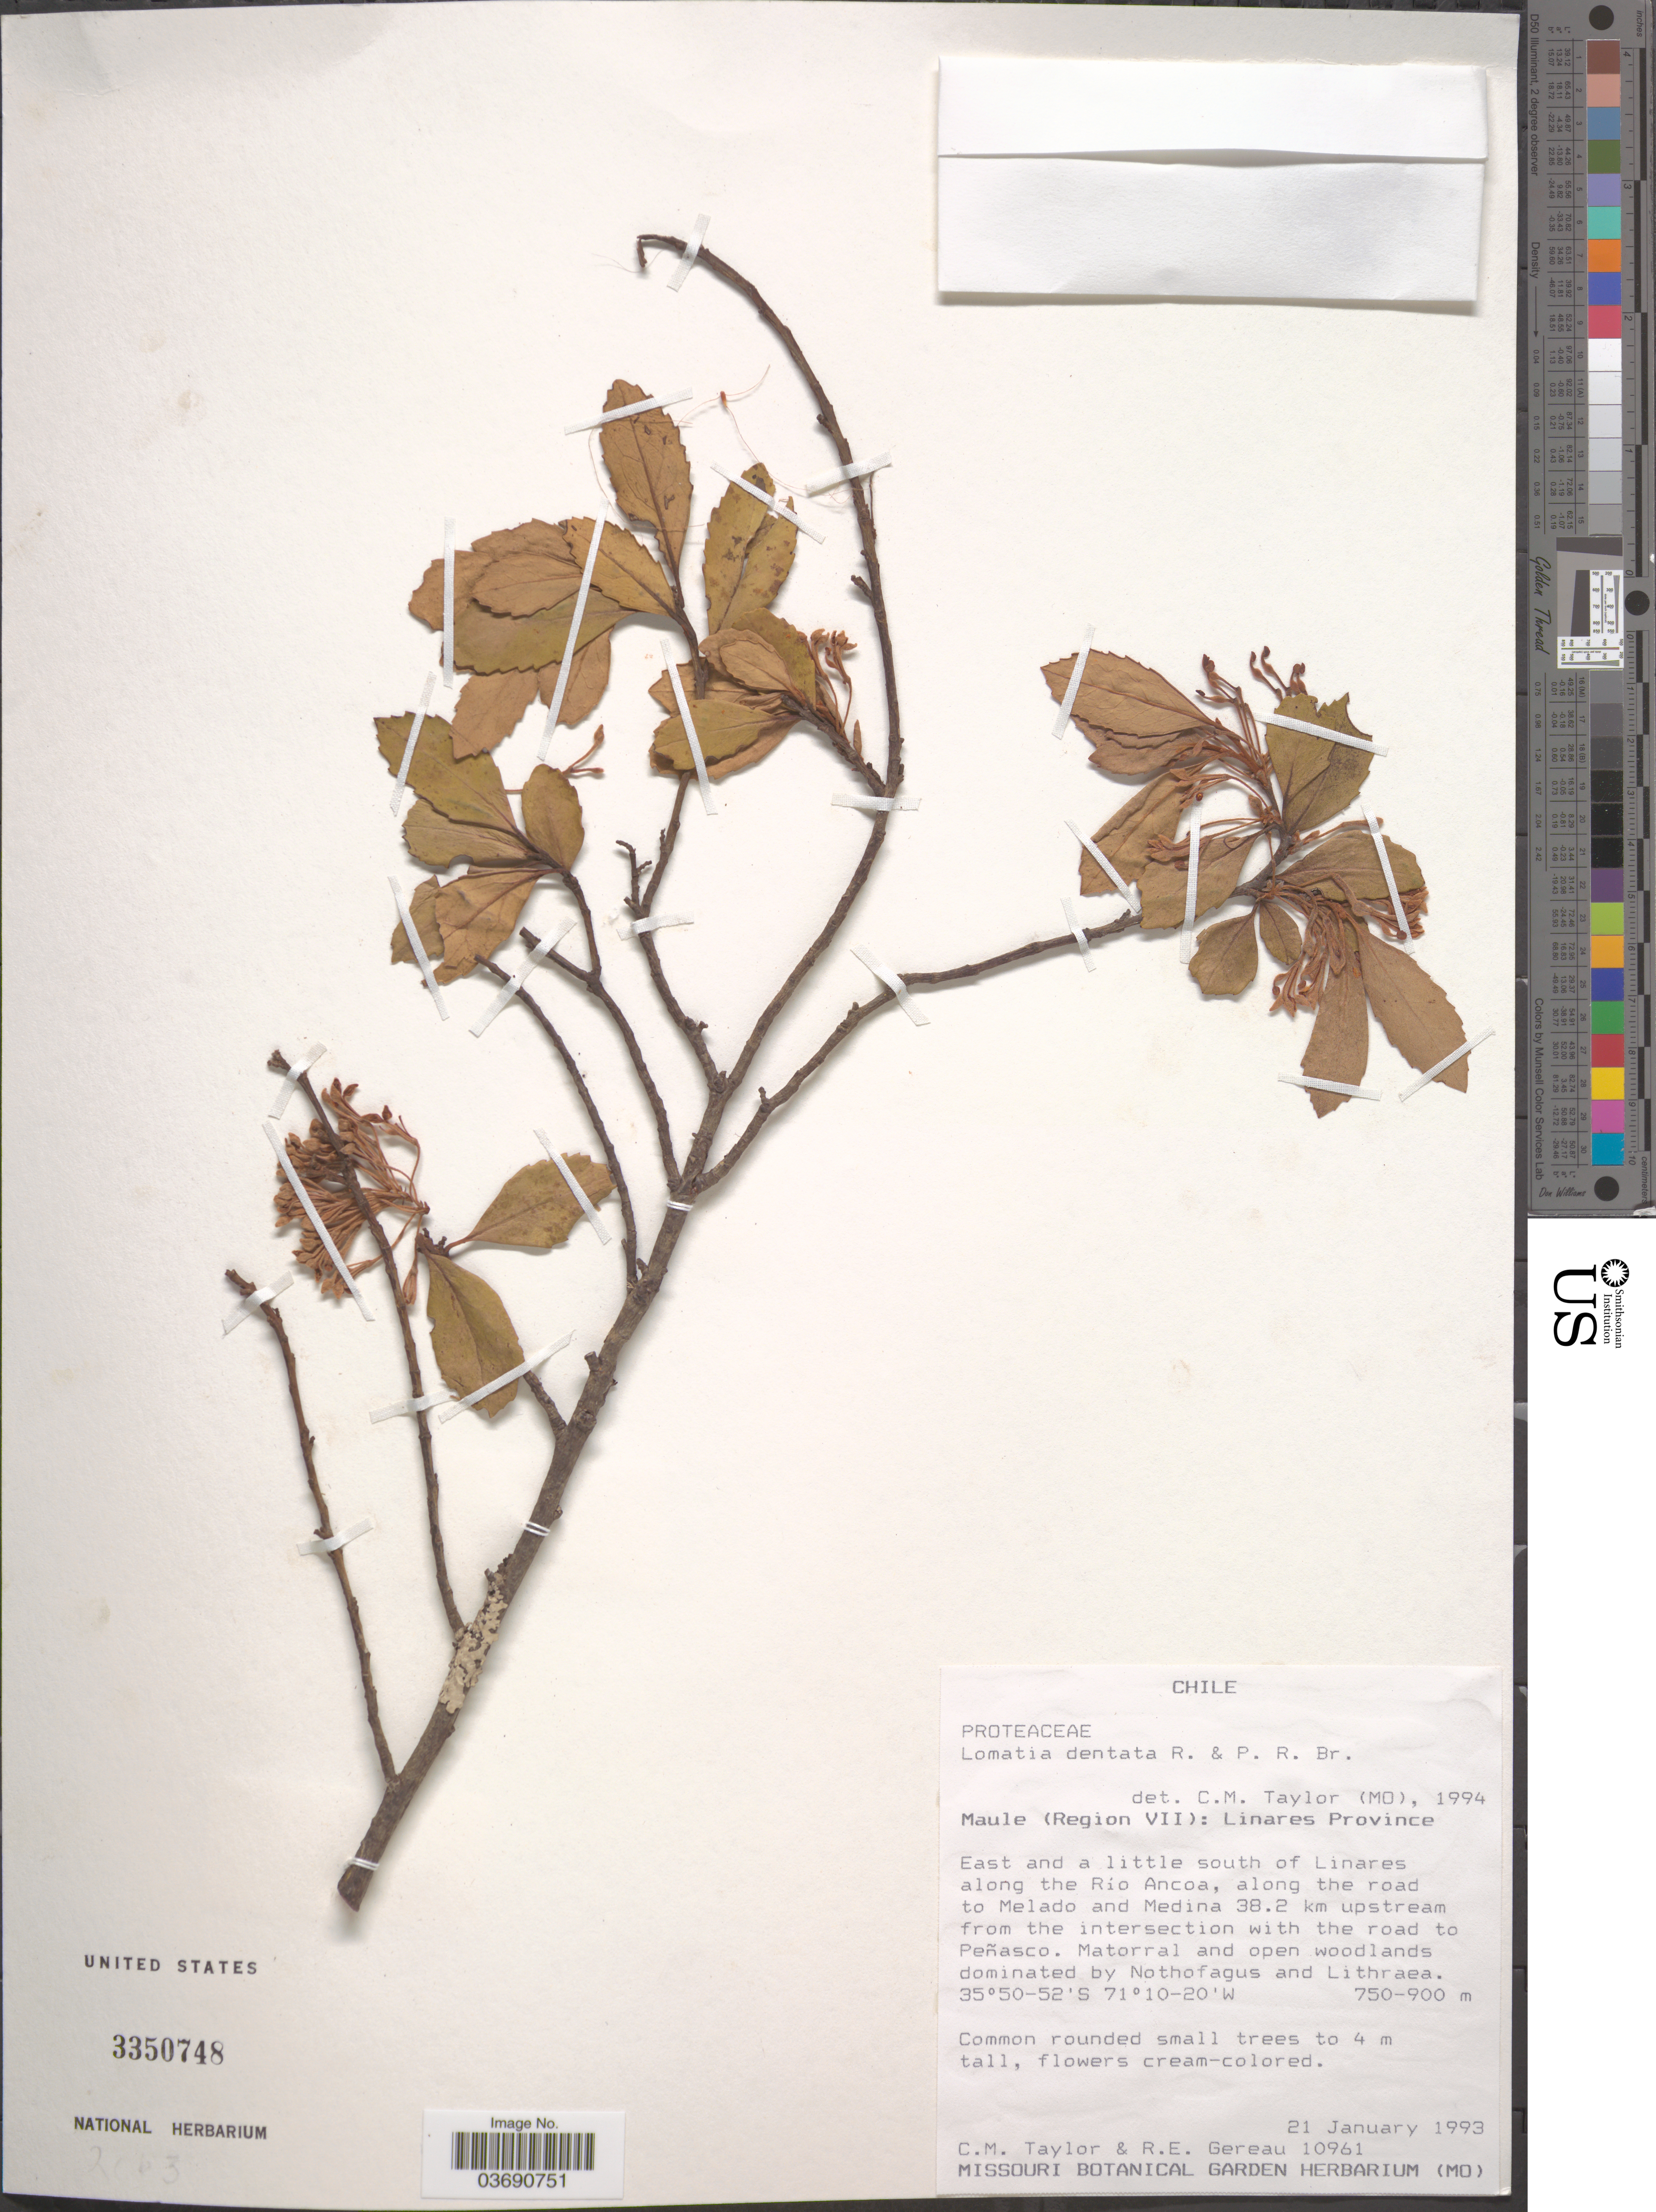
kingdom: Plantae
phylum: Tracheophyta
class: Magnoliopsida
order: Proteales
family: Proteaceae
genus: Lomatia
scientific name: Lomatia dentata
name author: R. Br.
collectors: C. M. Taylor & R. Gereau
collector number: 10961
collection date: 1993-01-21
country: Chile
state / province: Maule (VII)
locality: Maule (Region VII): Linares Province. East and a little south of Linares along the Río Ancoa, along the road to Melado and Medina 38.2 km upstream from the intersection with the road to Peñasco.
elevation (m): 750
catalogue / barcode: US 3350748